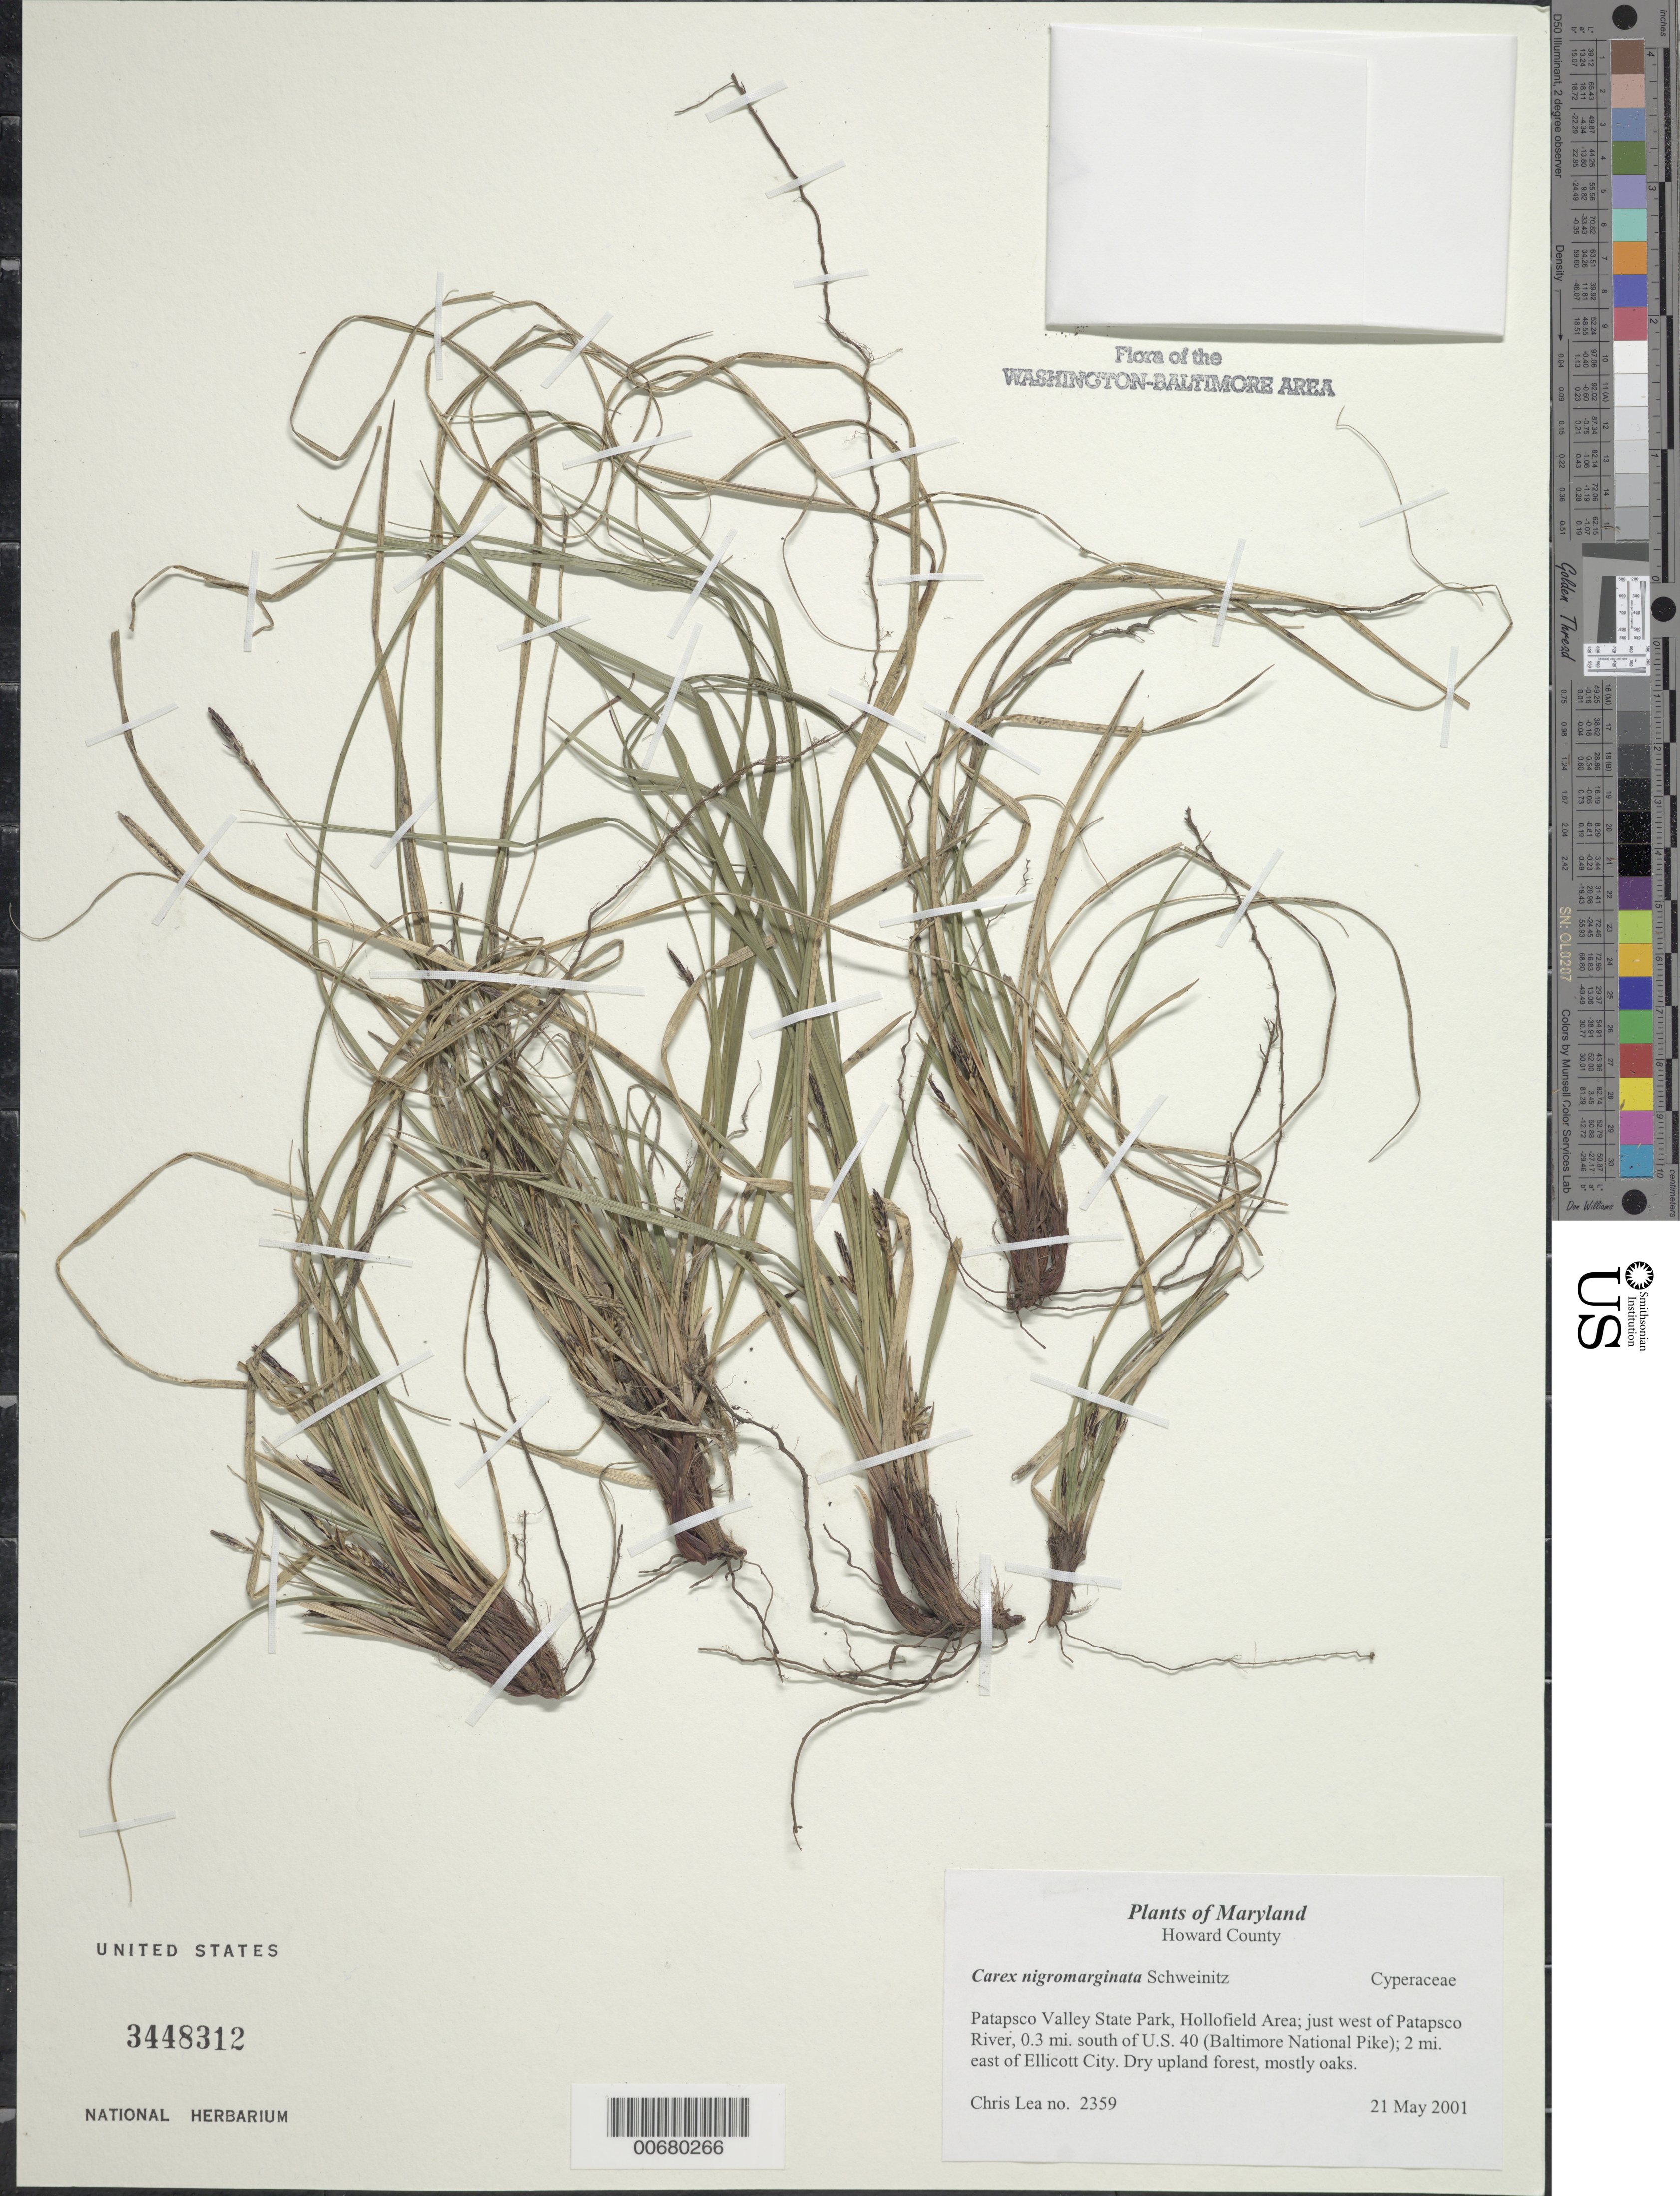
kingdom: Plantae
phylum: Tracheophyta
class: Liliopsida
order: Poales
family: Cyperaceae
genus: Carex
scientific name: Carex nigromarginata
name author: Schwein.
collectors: C. Lea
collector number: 2359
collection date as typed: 21 May 2001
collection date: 2001-05-21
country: United States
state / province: Maryland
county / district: Howard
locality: Patapsco Valley State Park, Hollofield Area; just west of Patapsco River, 0.3 miles south of U.S. 40 (Baltimore National Pike); 2 miles east of Ellicott City.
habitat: Dry upland forest, mostly oaks.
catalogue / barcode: US 3448312